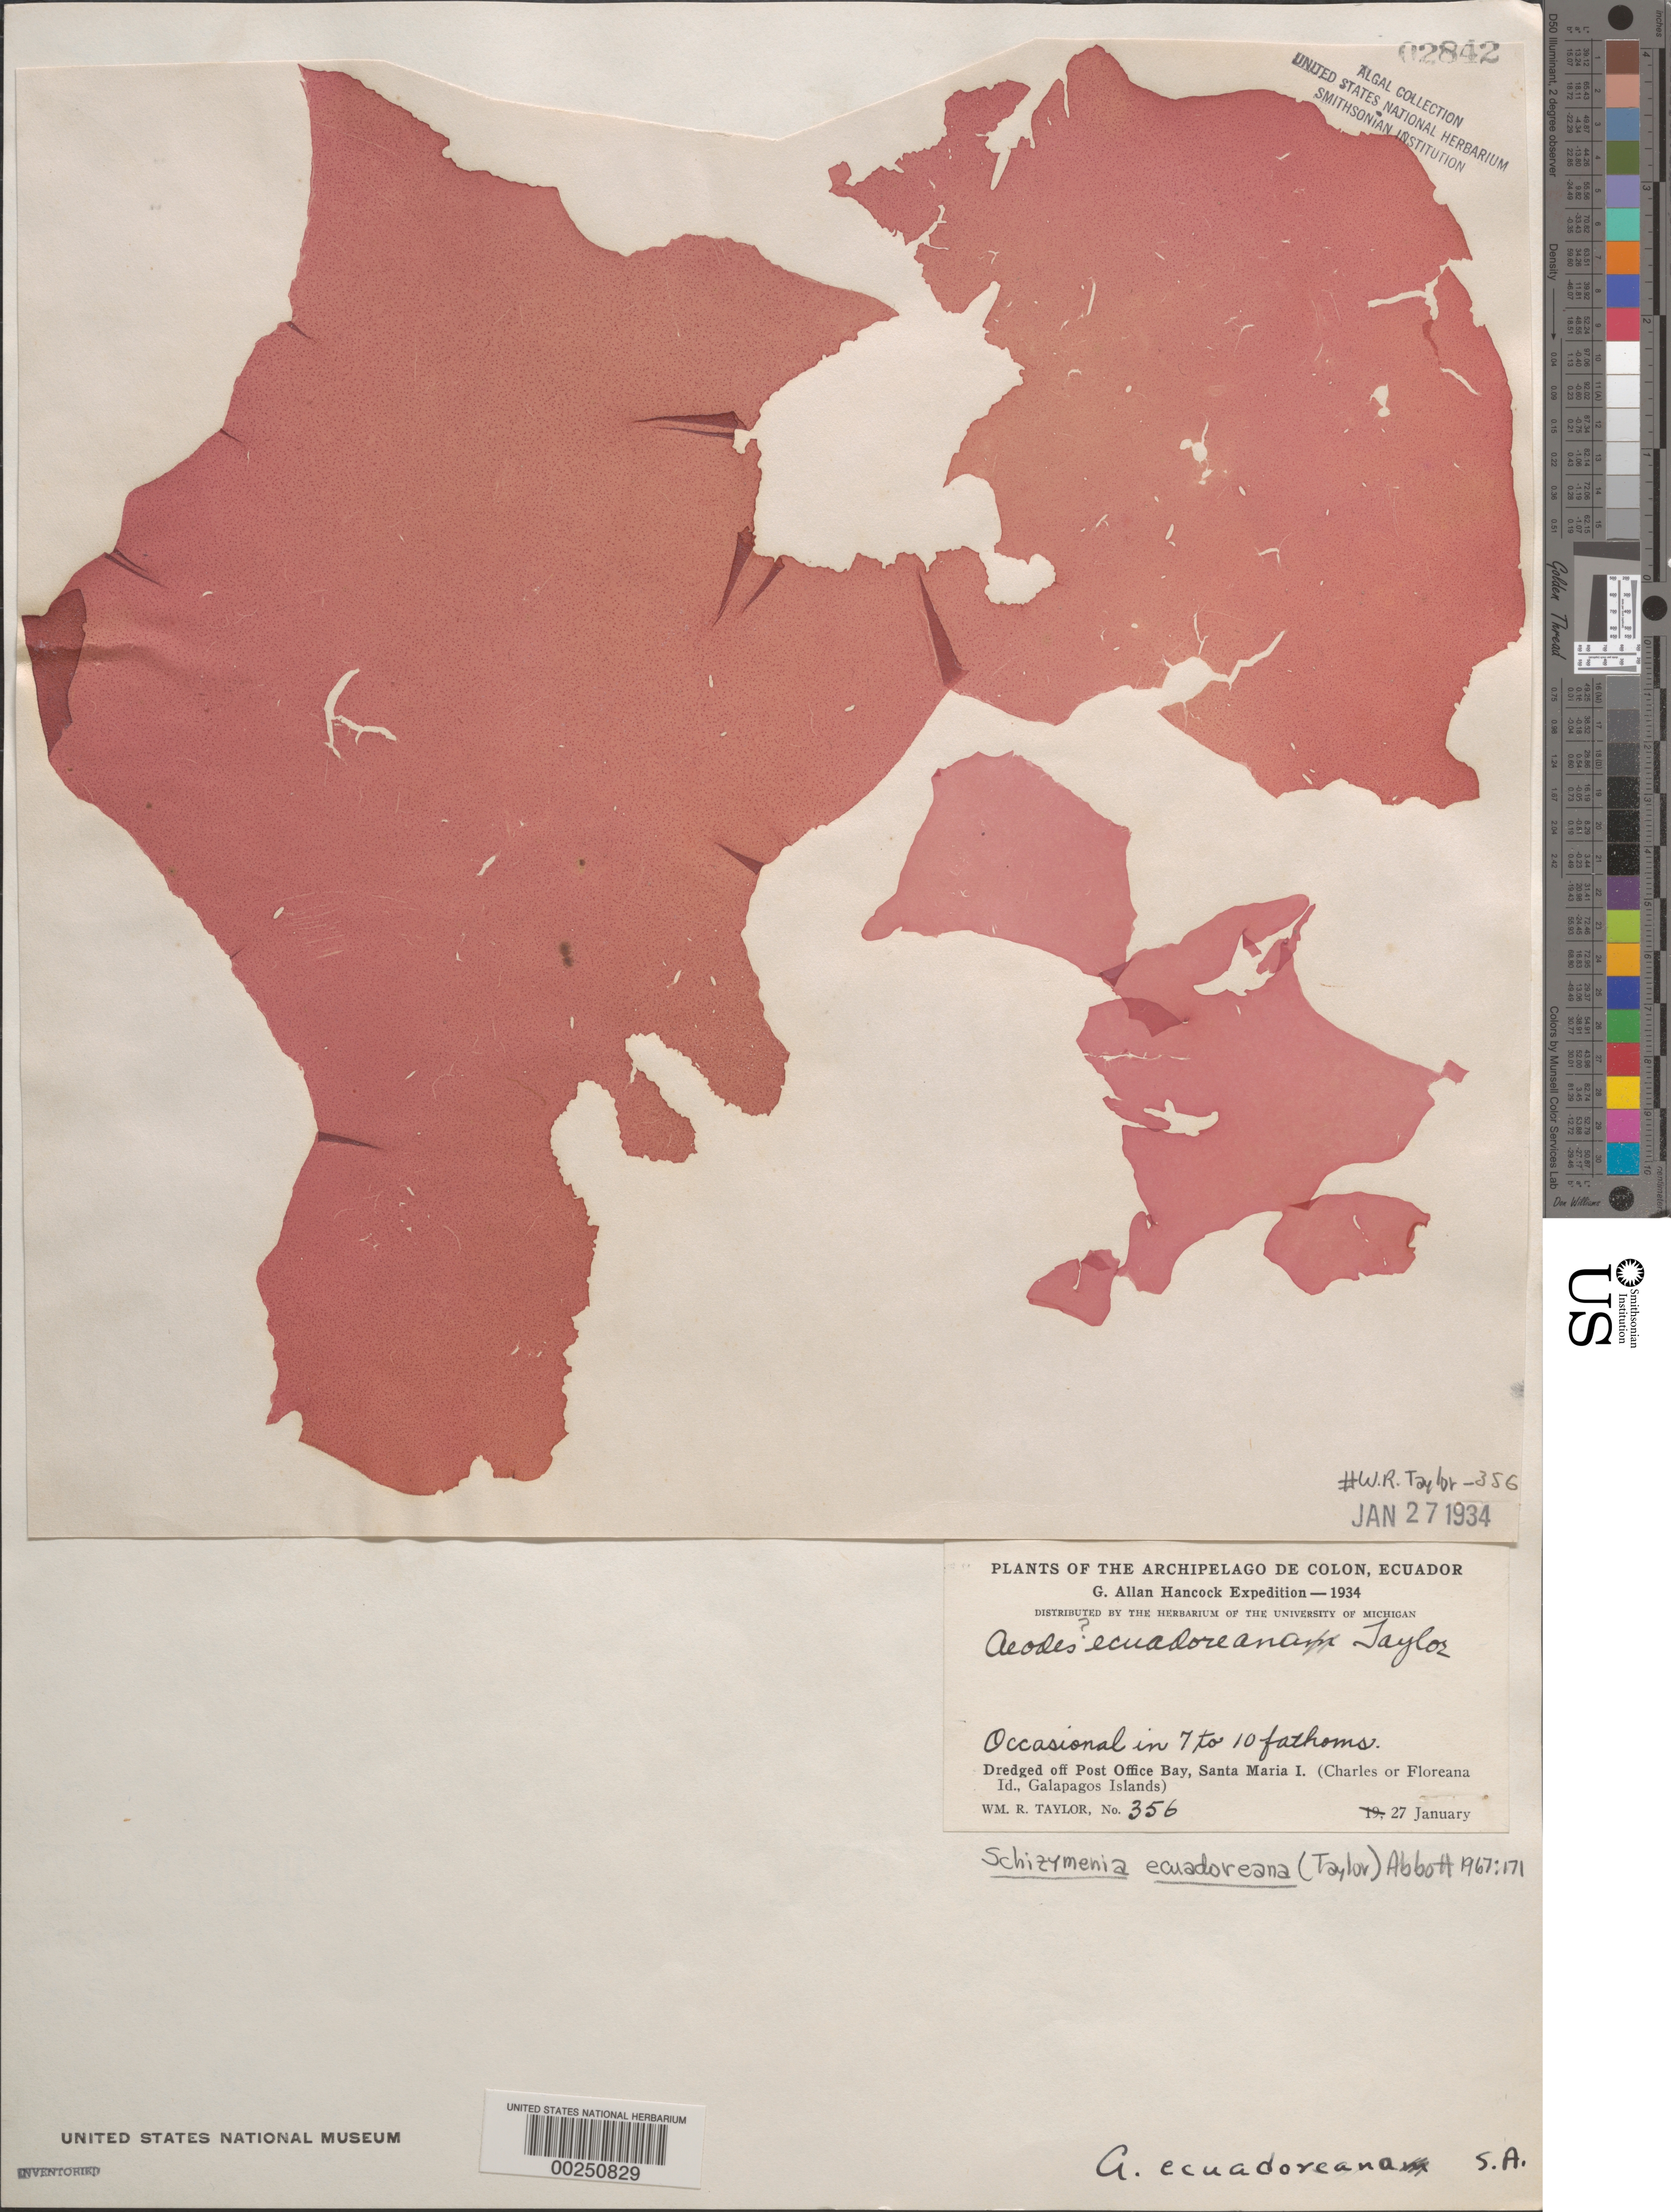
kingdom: Plantae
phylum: Rhodophyta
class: Florideophyceae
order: Nemastomatales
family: Schizymeniaceae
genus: Schizymenia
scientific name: Schizymenia ecuadoreana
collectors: W. R. Taylor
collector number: WRT 34-356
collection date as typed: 27 Jan 1934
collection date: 1934-01-27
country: Ecuador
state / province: Colón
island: Floreana [Charles, Santa Maria]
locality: Off Post Office Bay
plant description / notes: G. Allan Hancock Expedition, 1934, as Aeodes ecuadoreana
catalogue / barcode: US 2842